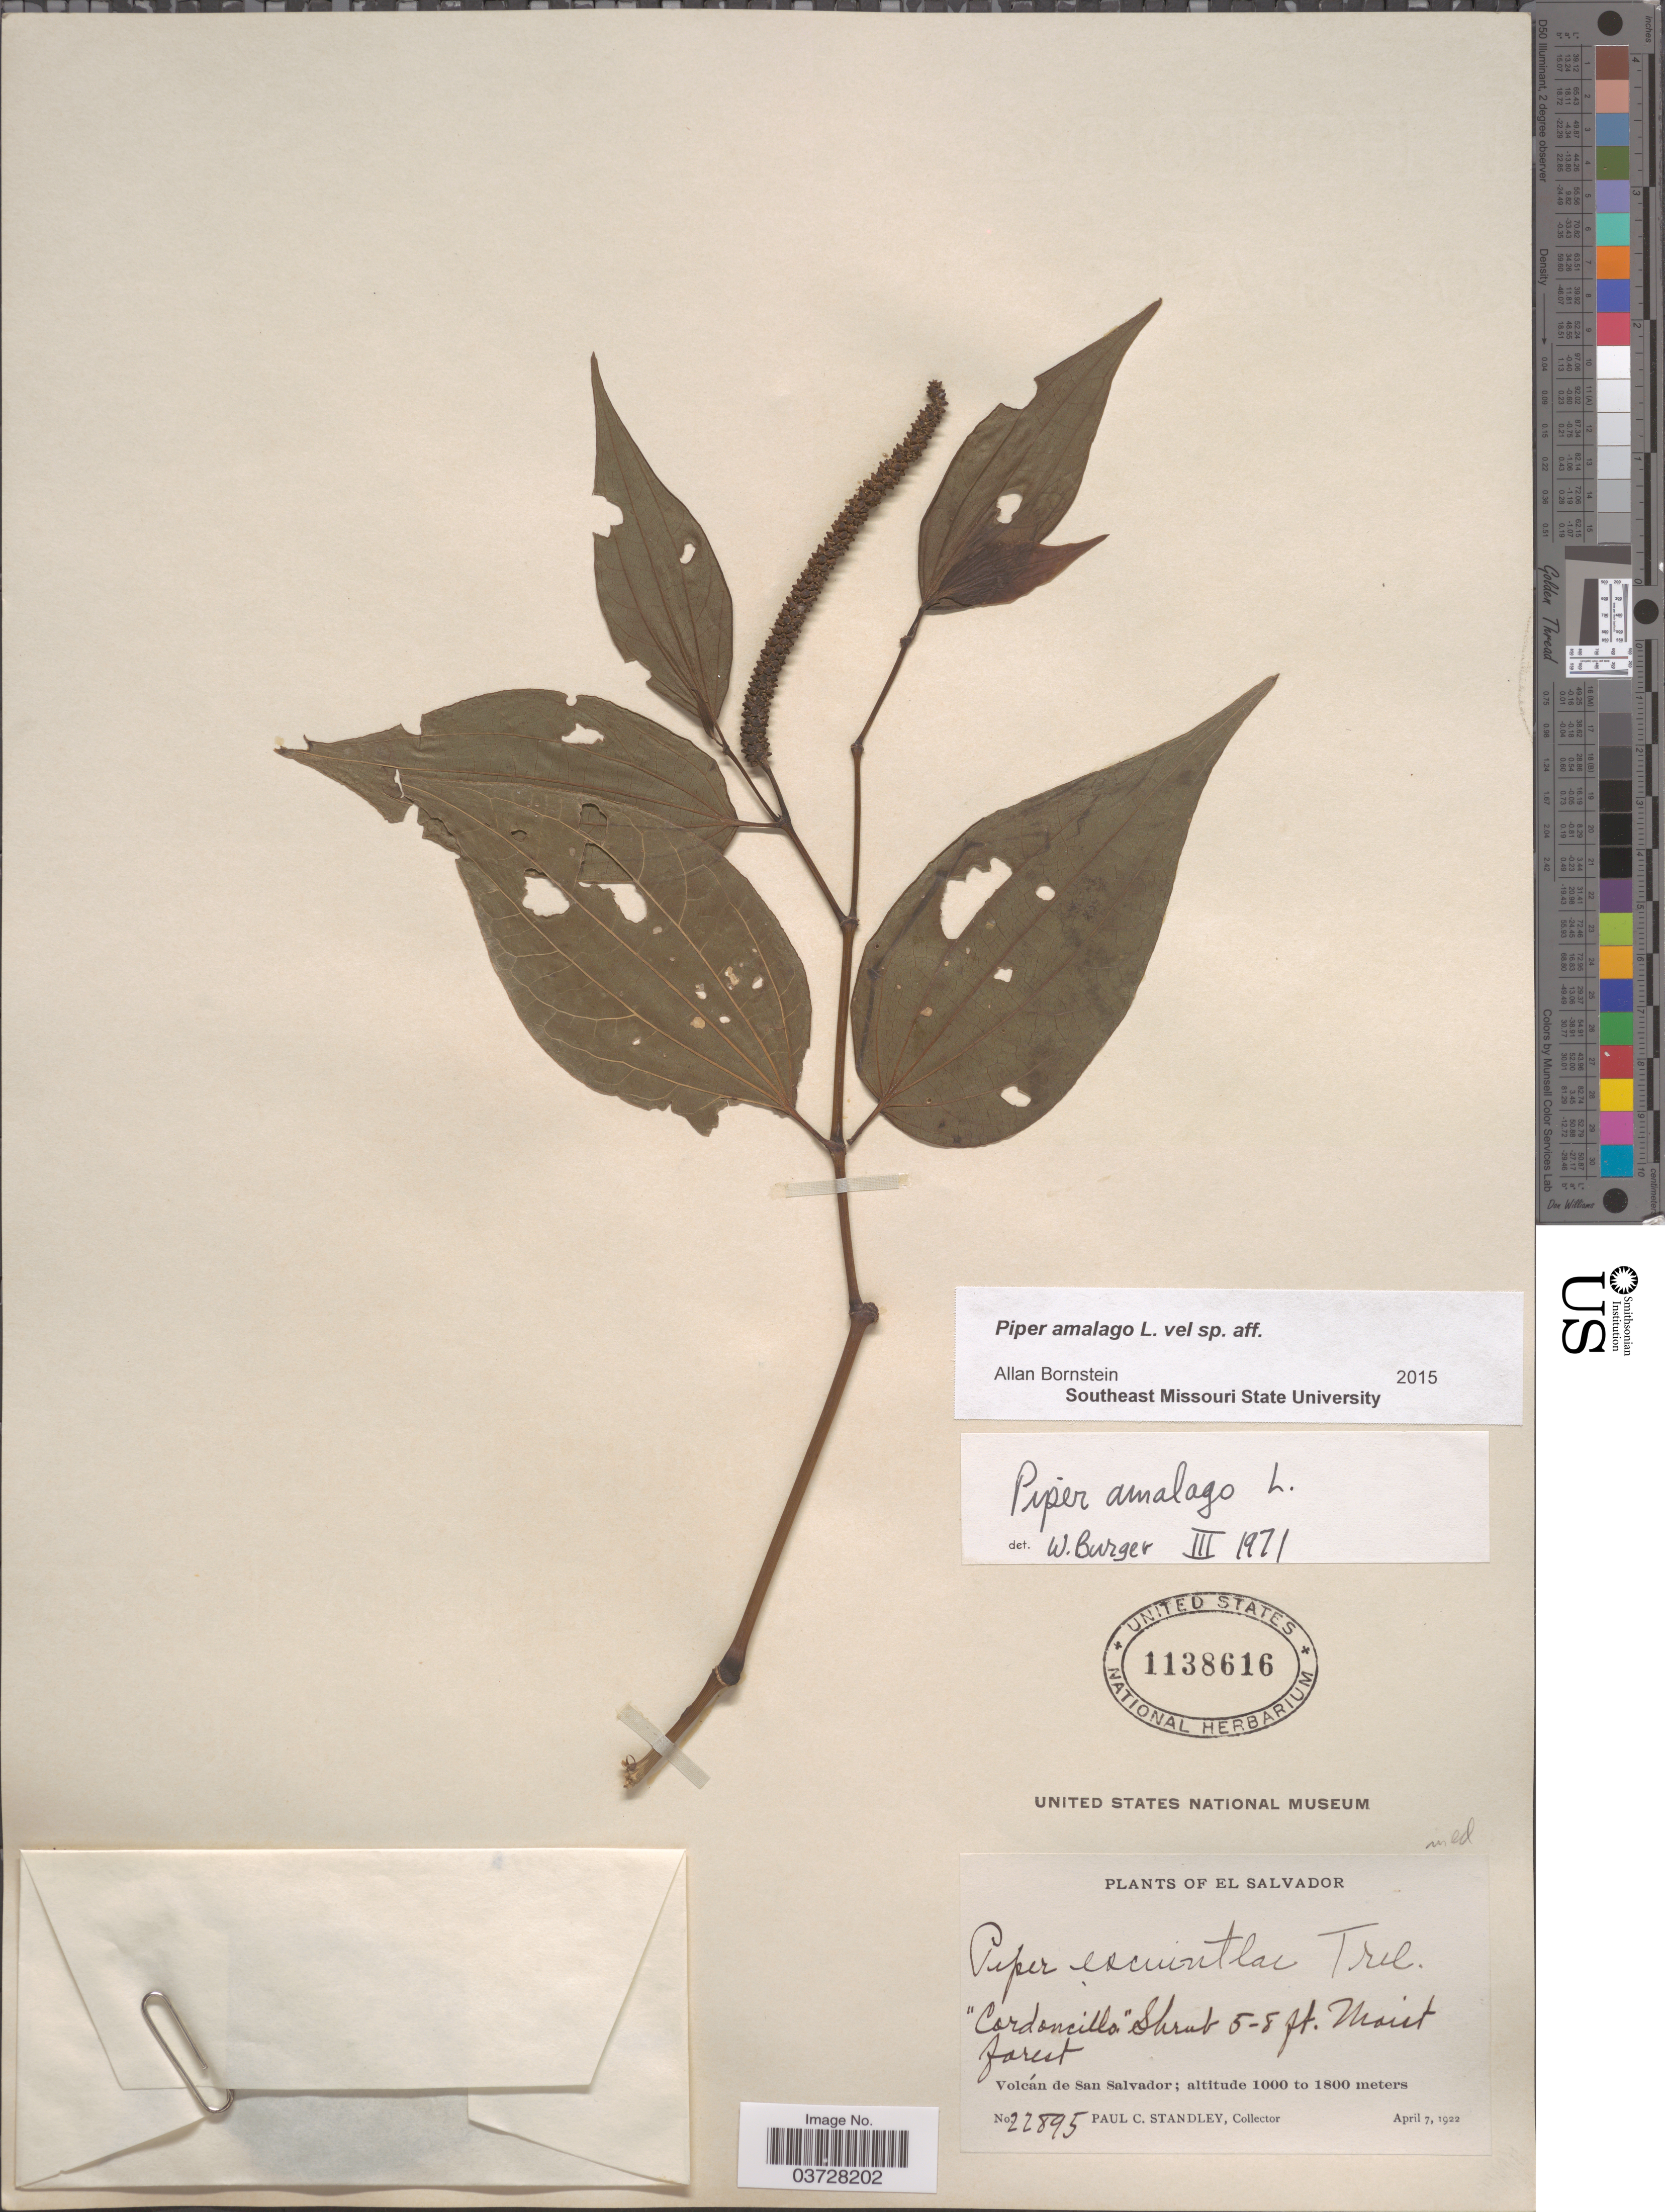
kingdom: Plantae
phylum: Tracheophyta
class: Magnoliopsida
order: Piperales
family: Piperaceae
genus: Piper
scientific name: Piper amalago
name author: L.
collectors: P. C. Standley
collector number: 22895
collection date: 1922-04-07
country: El Salvador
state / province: San Salvador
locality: Volcán de San Salvador.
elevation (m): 1000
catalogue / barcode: US 1138616